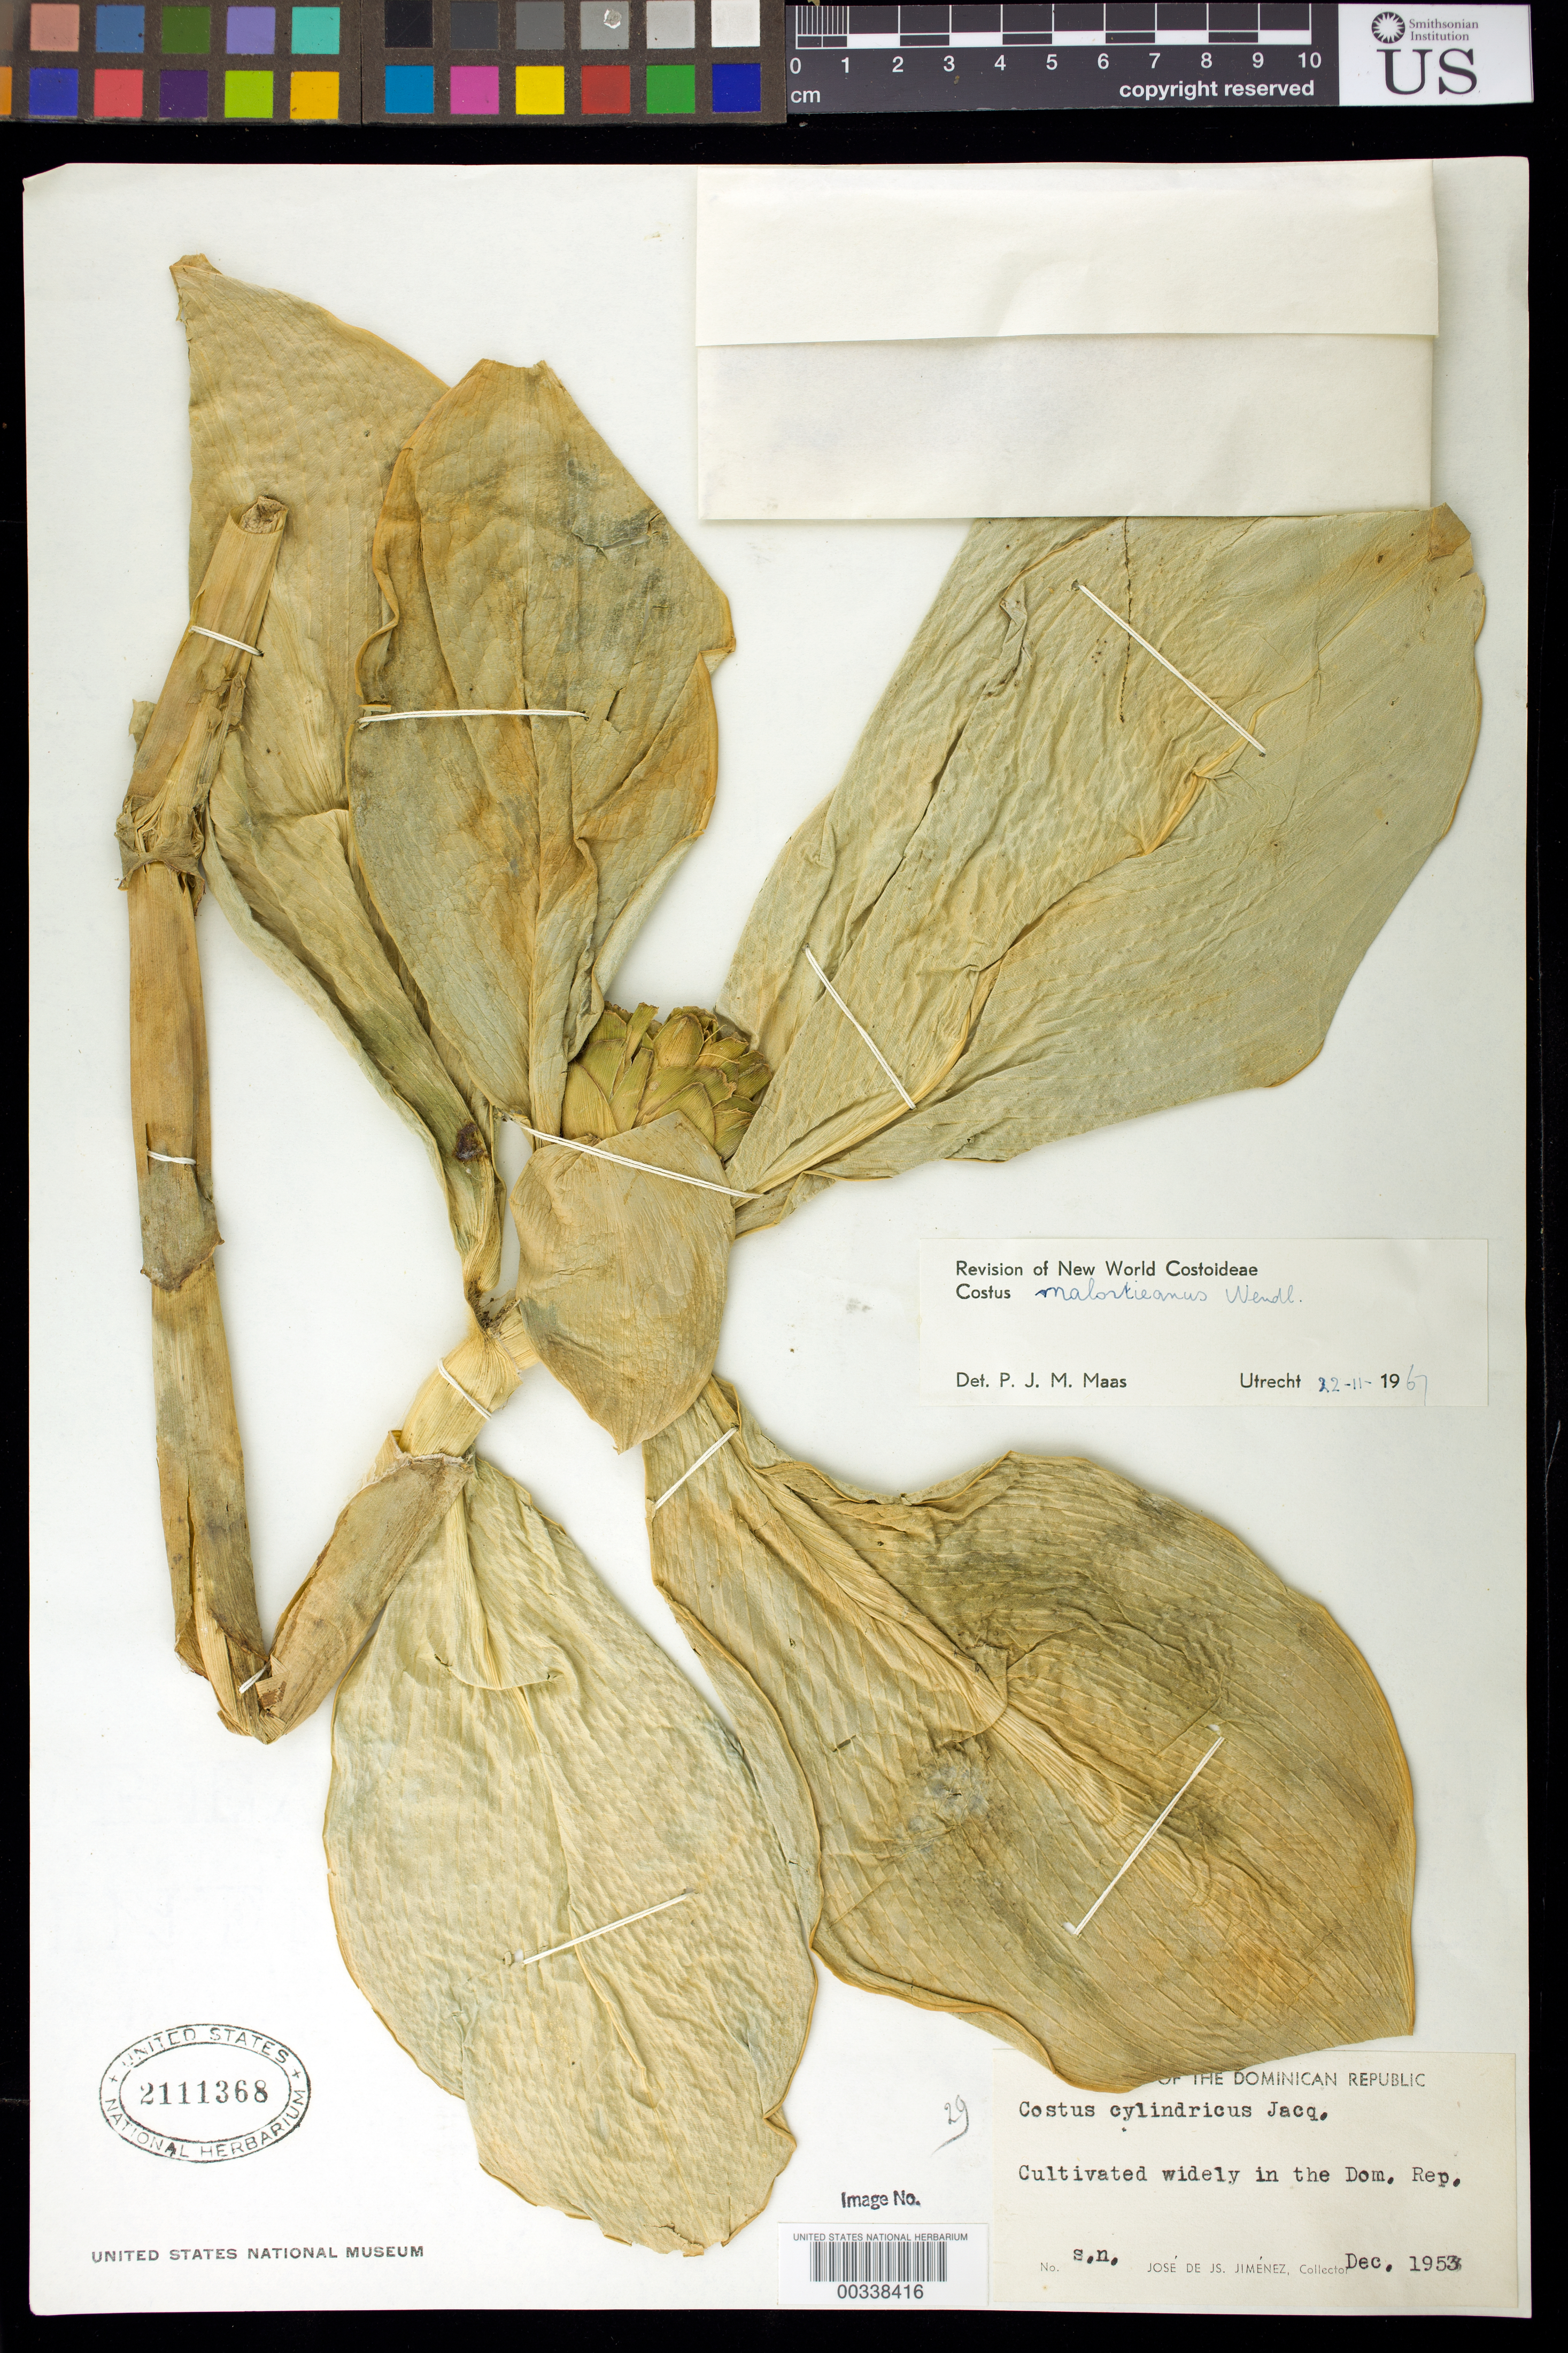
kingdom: Plantae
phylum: Tracheophyta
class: Liliopsida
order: Zingiberales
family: Costaceae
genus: Costus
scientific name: Costus malorteanus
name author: H. Wendl.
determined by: Maas, Paul J. M.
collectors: J. J. Jiménez Almonte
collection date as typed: Dec 1953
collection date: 1953-12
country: Dominican Republic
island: Hispaniola Island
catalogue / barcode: US 2111368